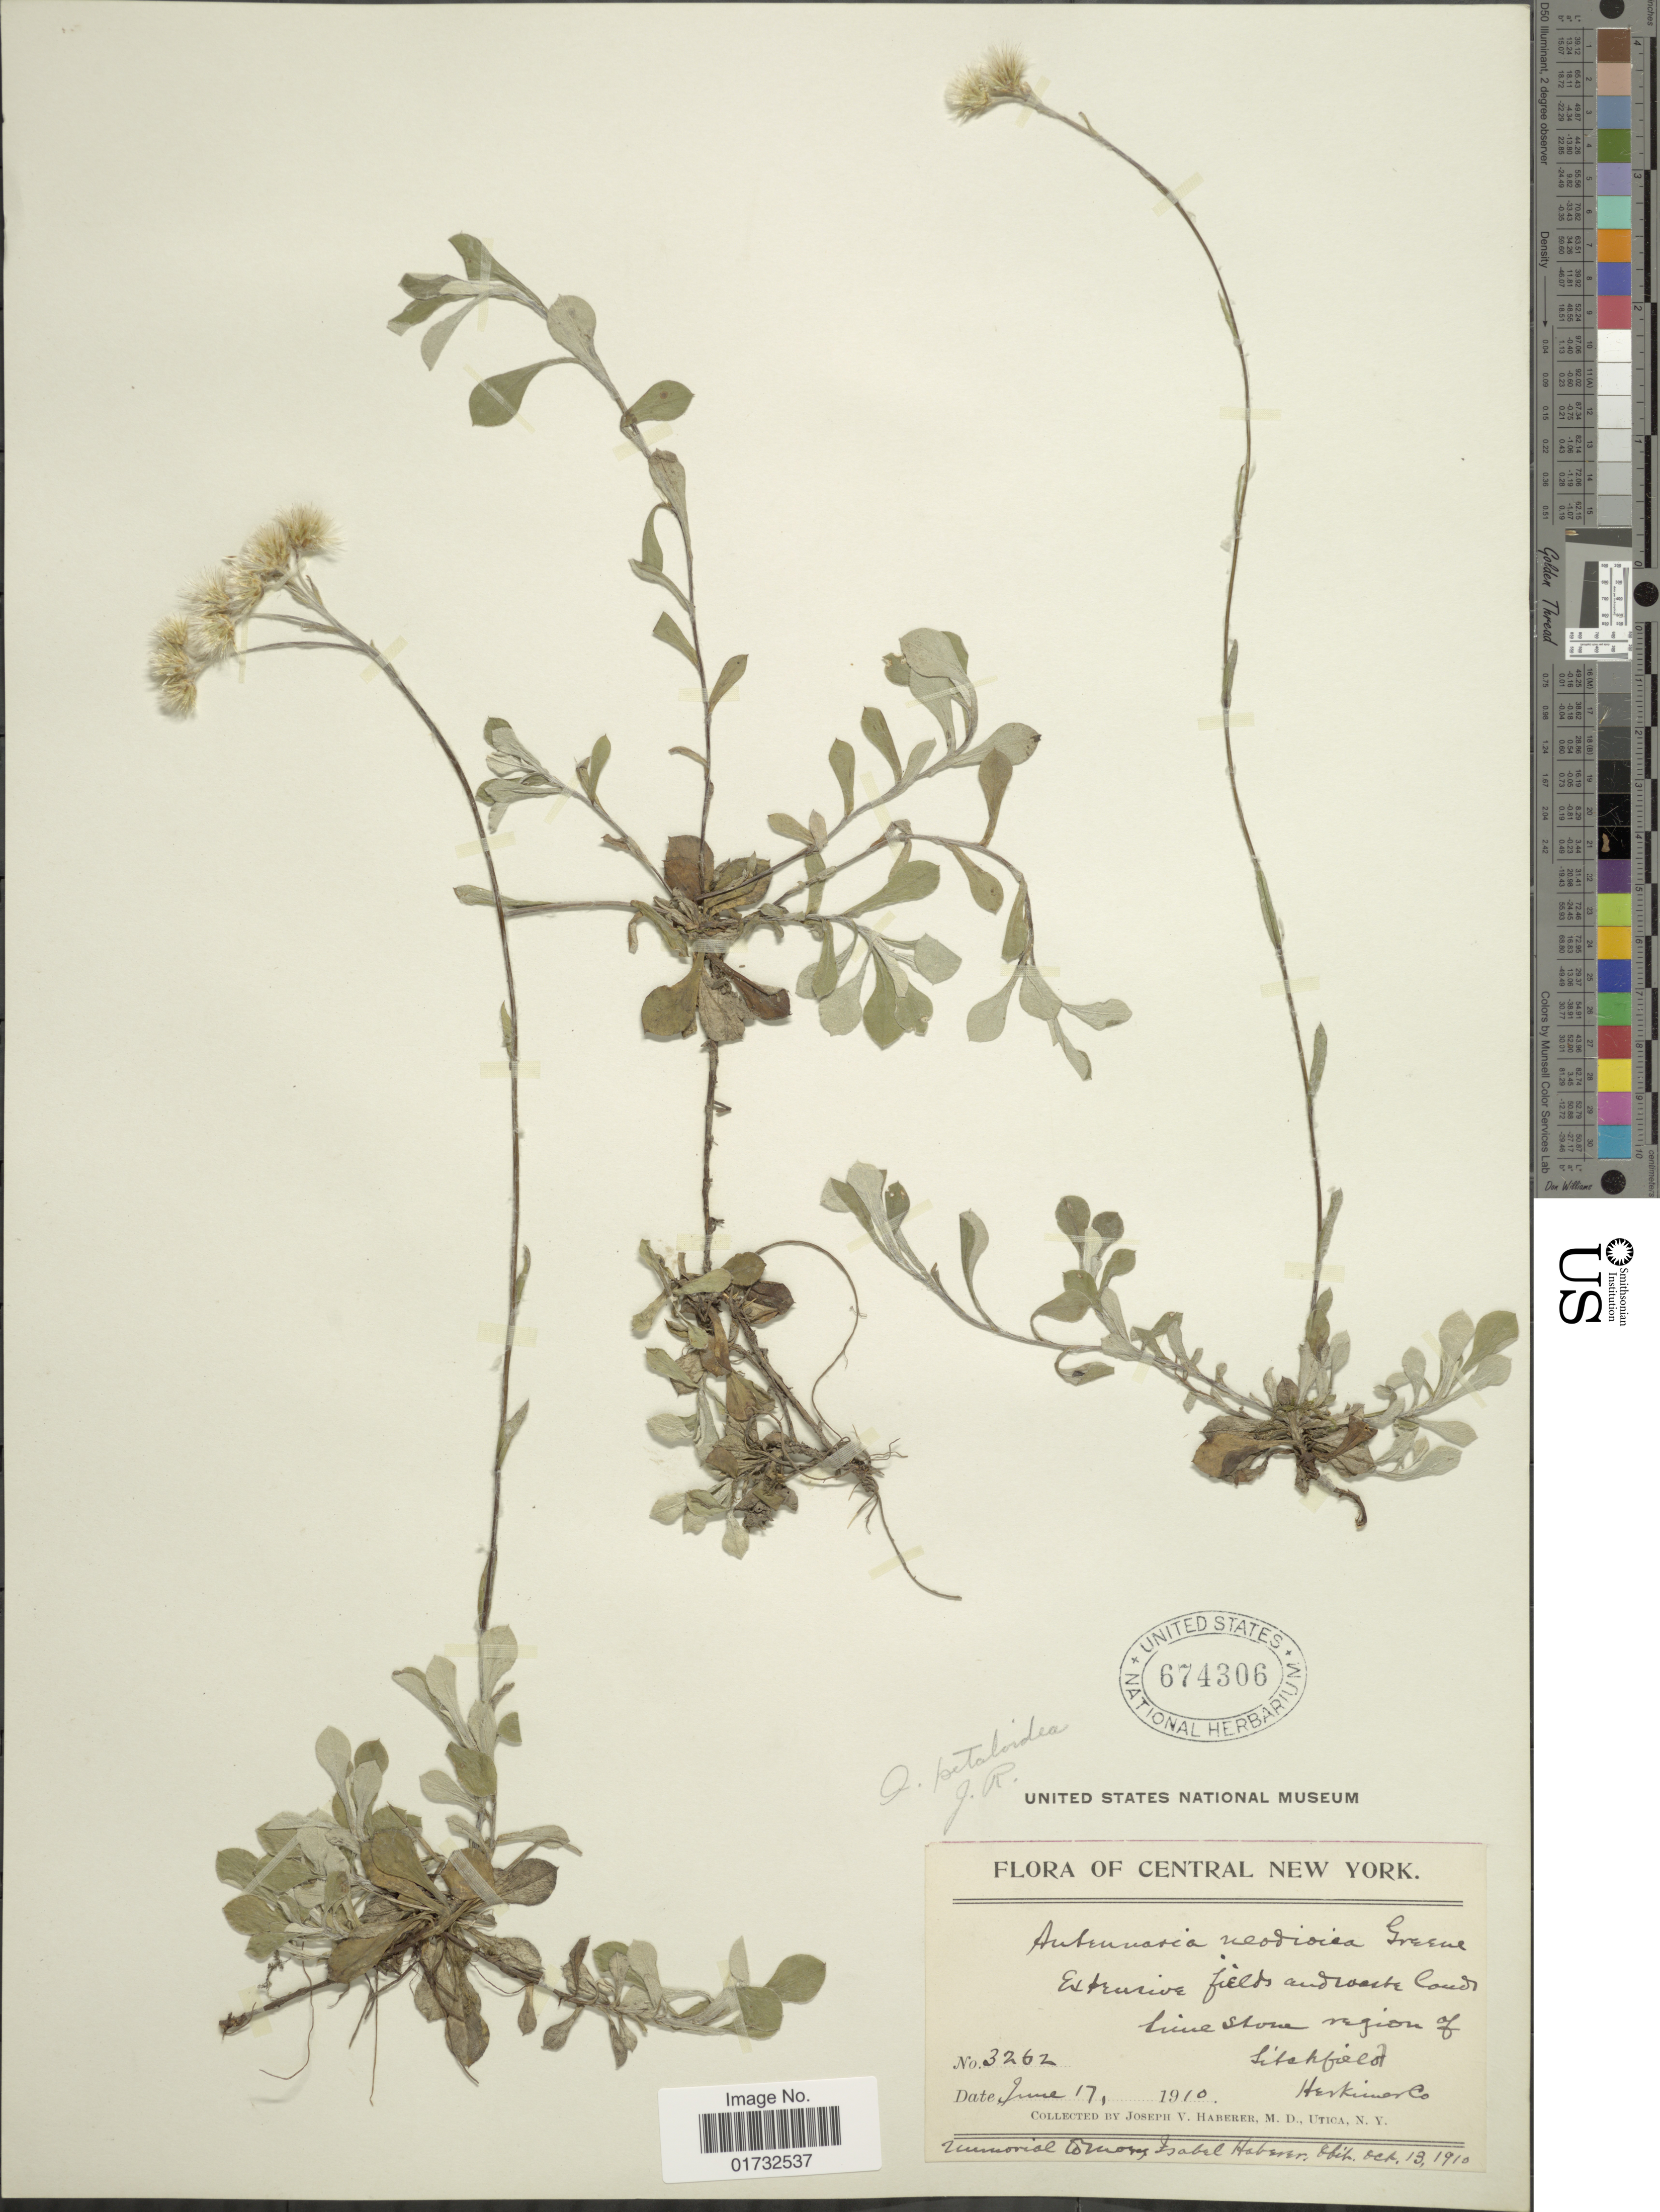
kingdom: Plantae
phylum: Tracheophyta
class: Magnoliopsida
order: Asterales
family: Asteraceae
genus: Antennaria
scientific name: Antennaria petaloidea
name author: (Fernald) Fernald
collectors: J. V. Haberer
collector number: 3262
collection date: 1910-06-17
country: United States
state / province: New York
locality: Central New York. limestone region of Sitchfield. Herkimer Co.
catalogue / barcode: US 674306